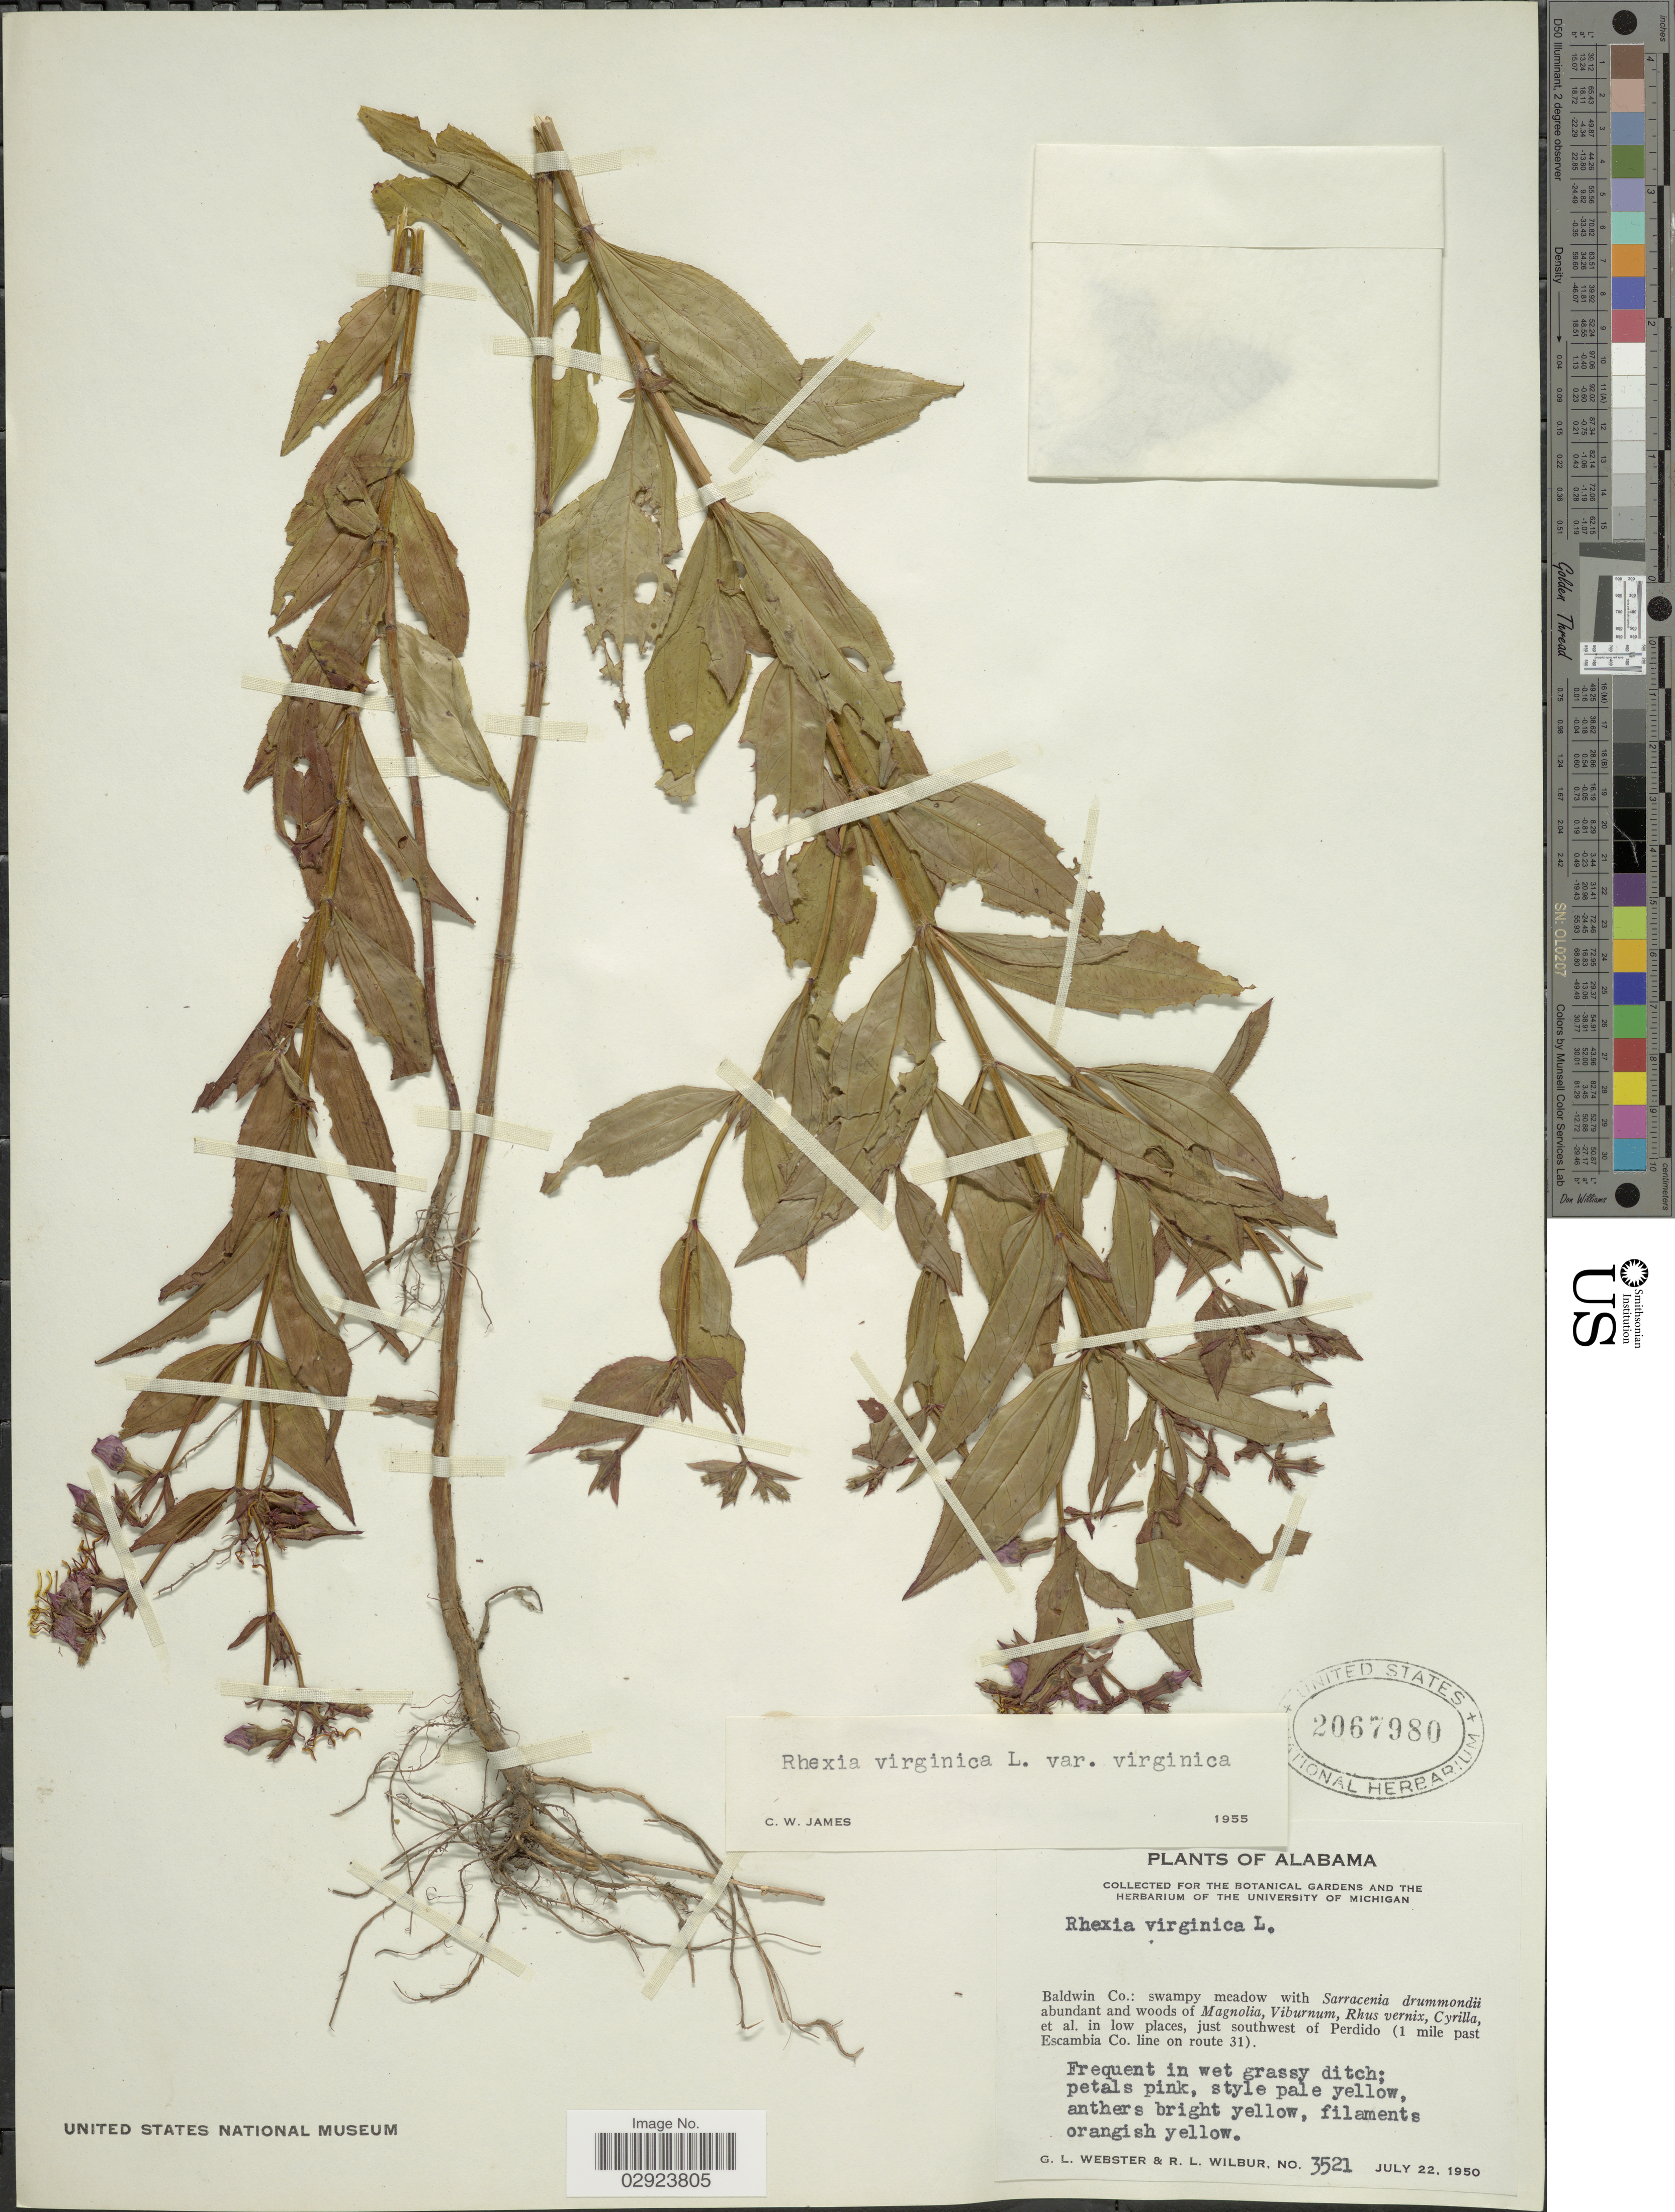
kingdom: Plantae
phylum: Tracheophyta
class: Magnoliopsida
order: Myrtales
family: Melastomataceae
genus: Rhexia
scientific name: Rhexia virginica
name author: L.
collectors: G. L. Webster & R. L. Wilbur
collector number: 3521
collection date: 1950-07-22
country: United States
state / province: Alabama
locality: Baldwin Co.: just southwest of Perdido (1 mile past Escambia Co. line on route 31).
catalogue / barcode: US 2067980